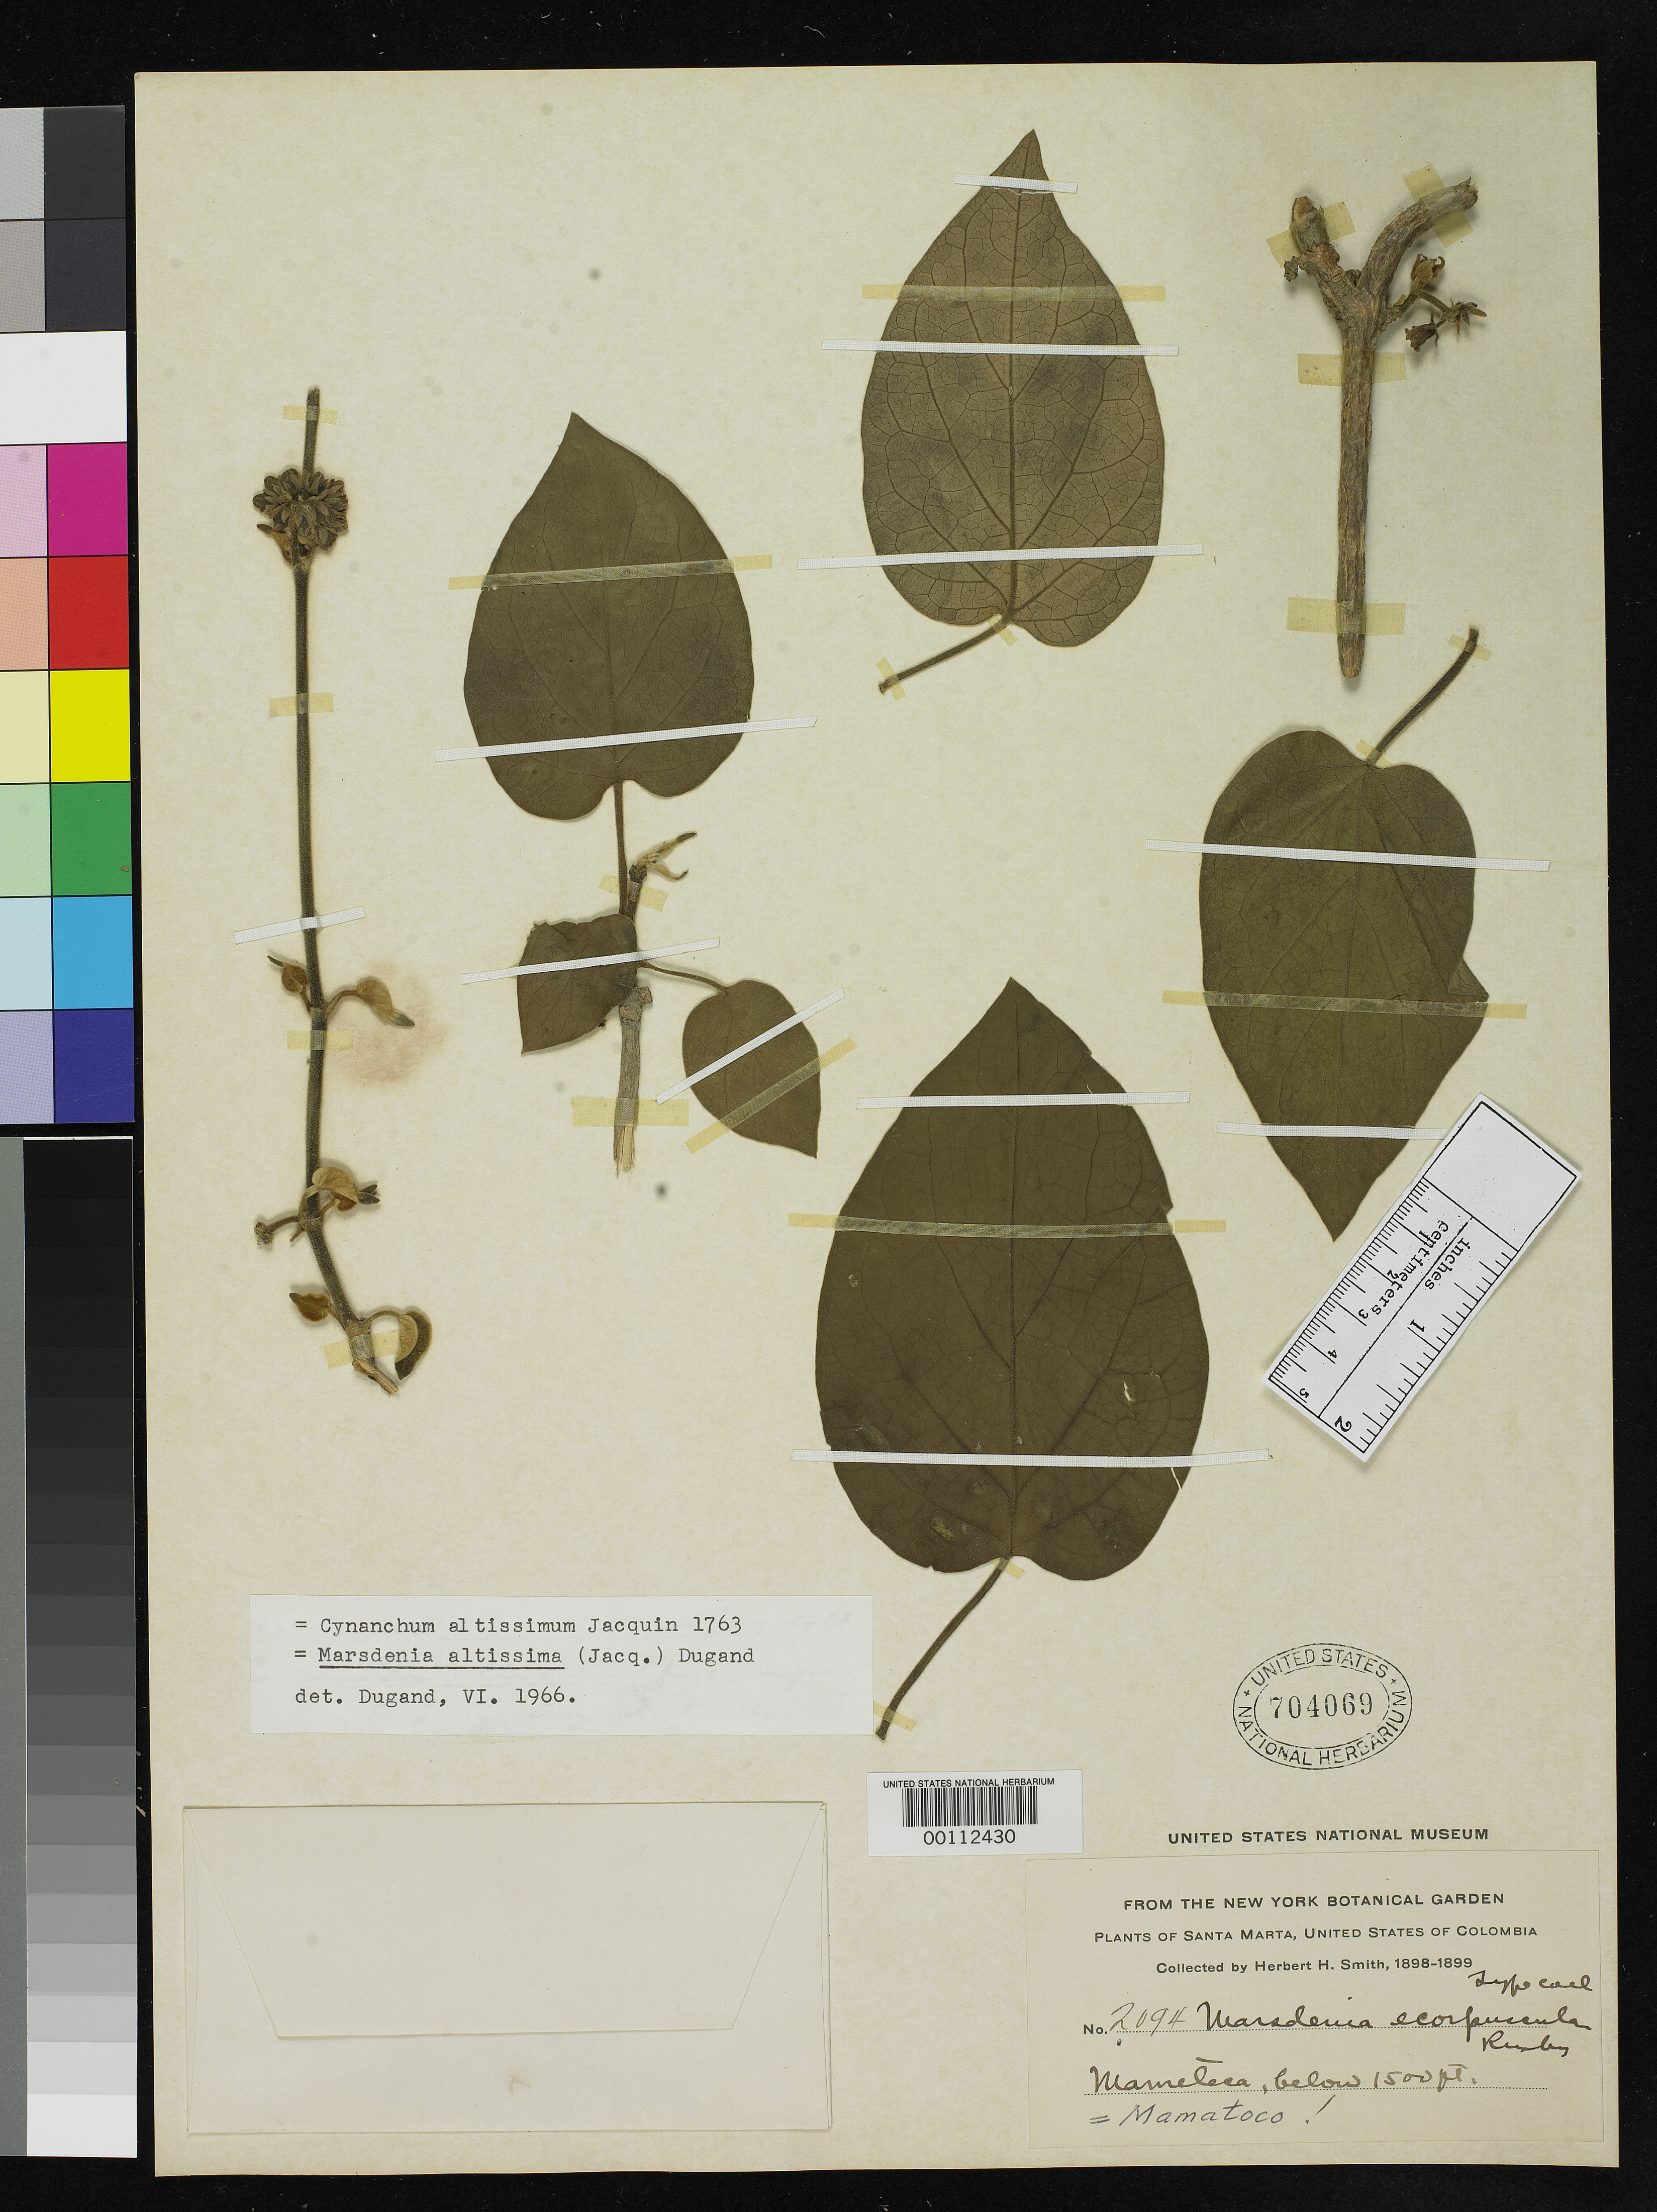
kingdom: Plantae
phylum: Tracheophyta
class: Magnoliopsida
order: Gentianales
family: Apocynaceae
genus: Marsdenia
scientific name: Marsdenia ecorpuscula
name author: Rusby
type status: Isotype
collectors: Herbert H. Smith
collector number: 2094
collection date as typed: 03 Jun 1898 or 03 Jun 1899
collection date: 1898-06-03 or 1899-06-03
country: Colombia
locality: Near Mameteca.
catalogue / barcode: US 704069